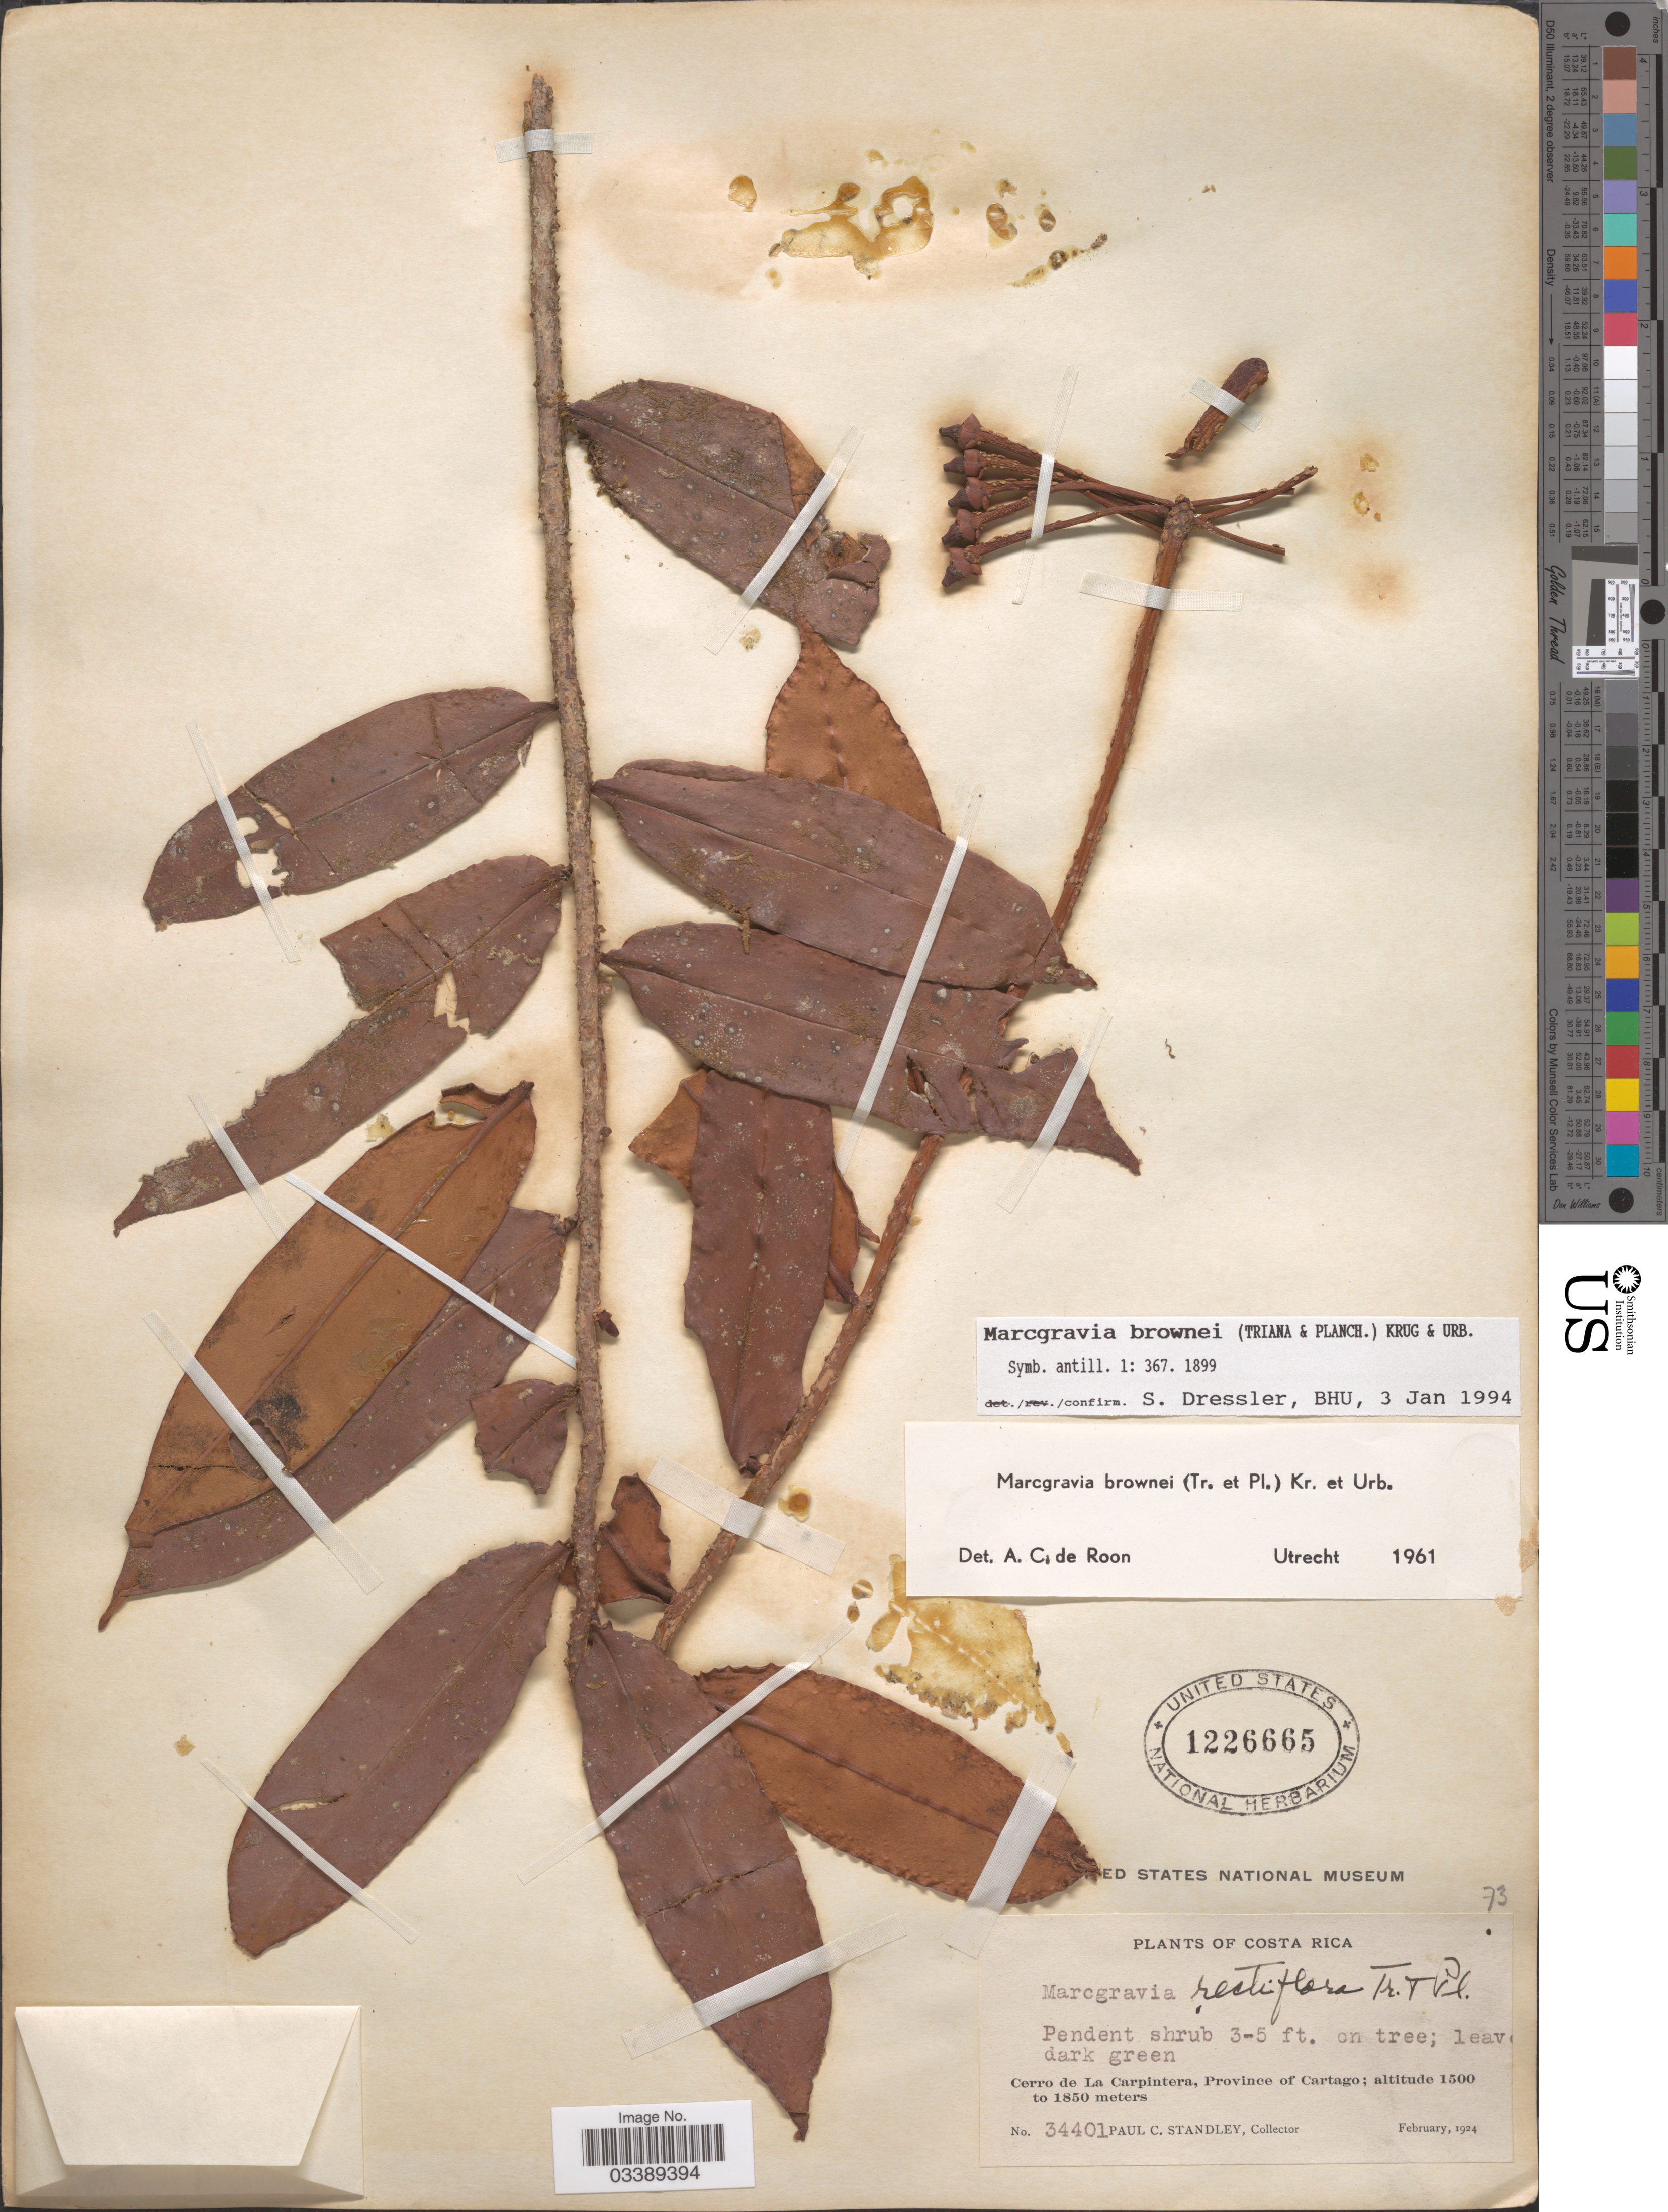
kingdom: Plantae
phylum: Tracheophyta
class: Magnoliopsida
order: Ericales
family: Marcgraviaceae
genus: Marcgravia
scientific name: Marcgravia brownei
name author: (Triana & Planch.) Krug & Urb.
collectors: P. C. Standley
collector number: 34401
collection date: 1924-02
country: Costa Rica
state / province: Cartago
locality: Cerro de La Carpintera.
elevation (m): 1500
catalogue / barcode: US 1226665